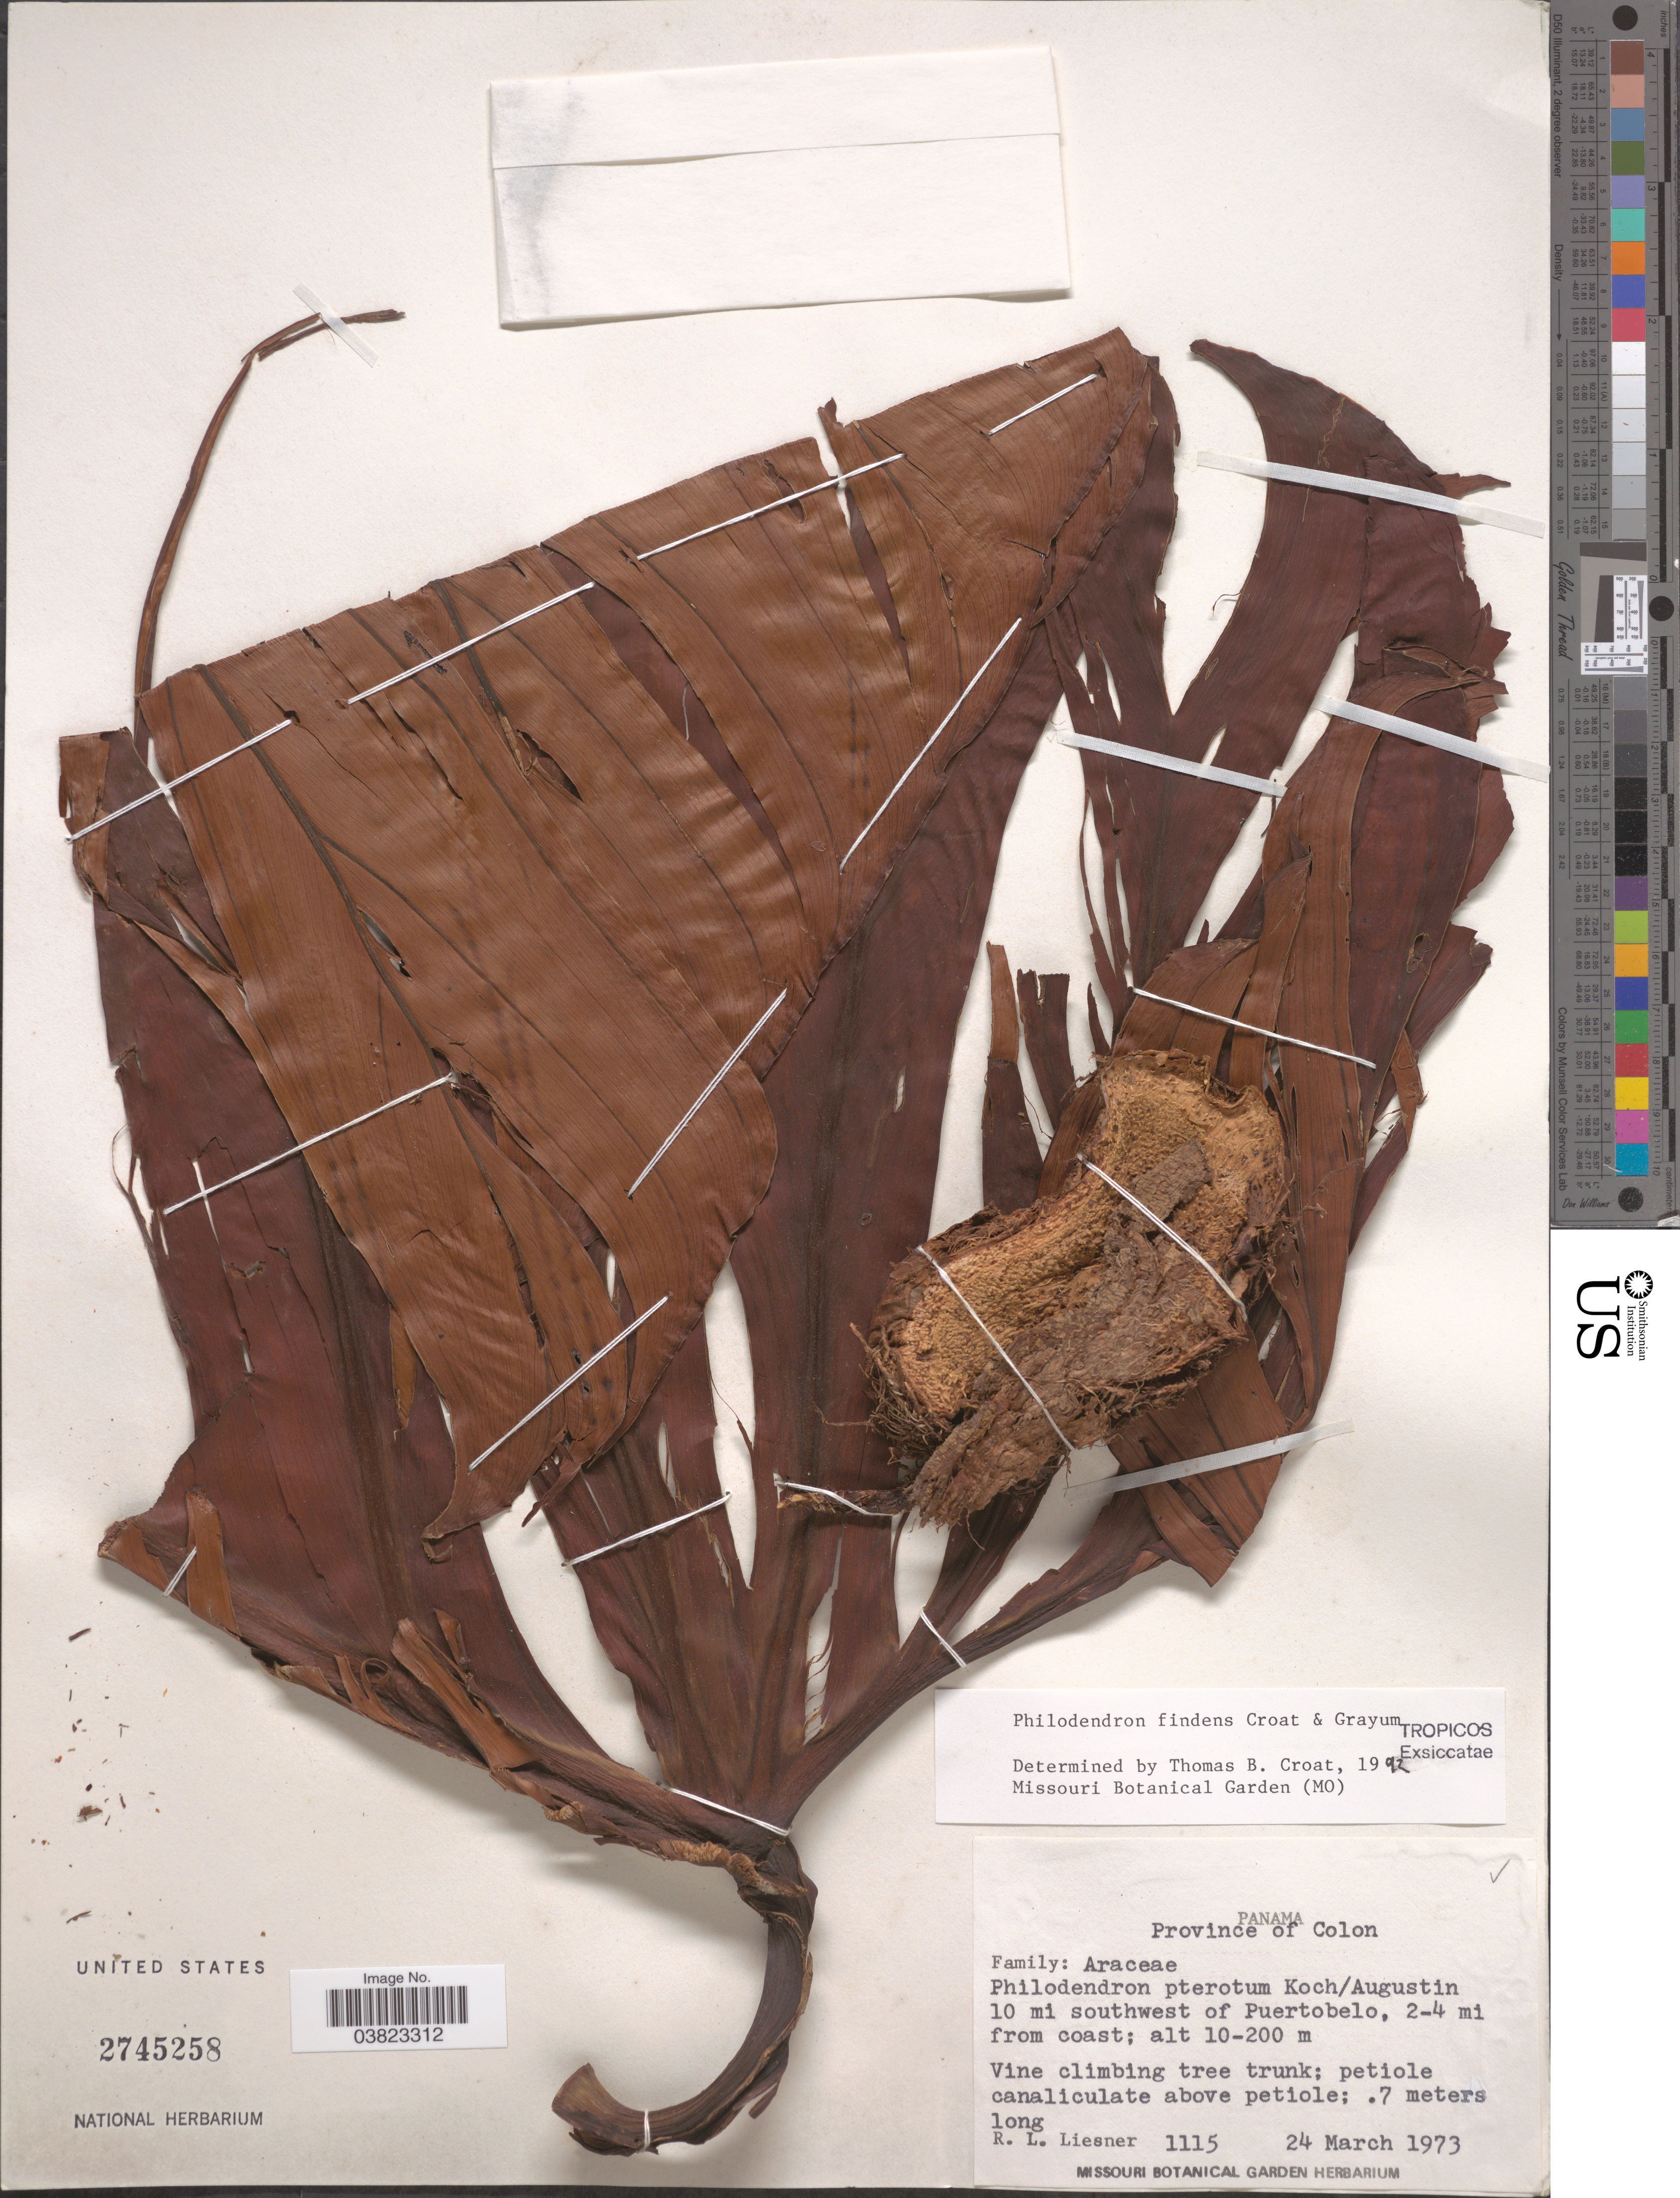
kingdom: Plantae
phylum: Tracheophyta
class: Liliopsida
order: Alismatales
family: Araceae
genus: Philodendron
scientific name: Philodendron findens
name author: Croat & Grayum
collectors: R. L. Liesner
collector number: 1115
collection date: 1973-03-24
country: Panama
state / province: Colón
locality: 10 mi southwest of Puertobelo, 2-4 mi from coast.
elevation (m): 10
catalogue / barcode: US 2745258